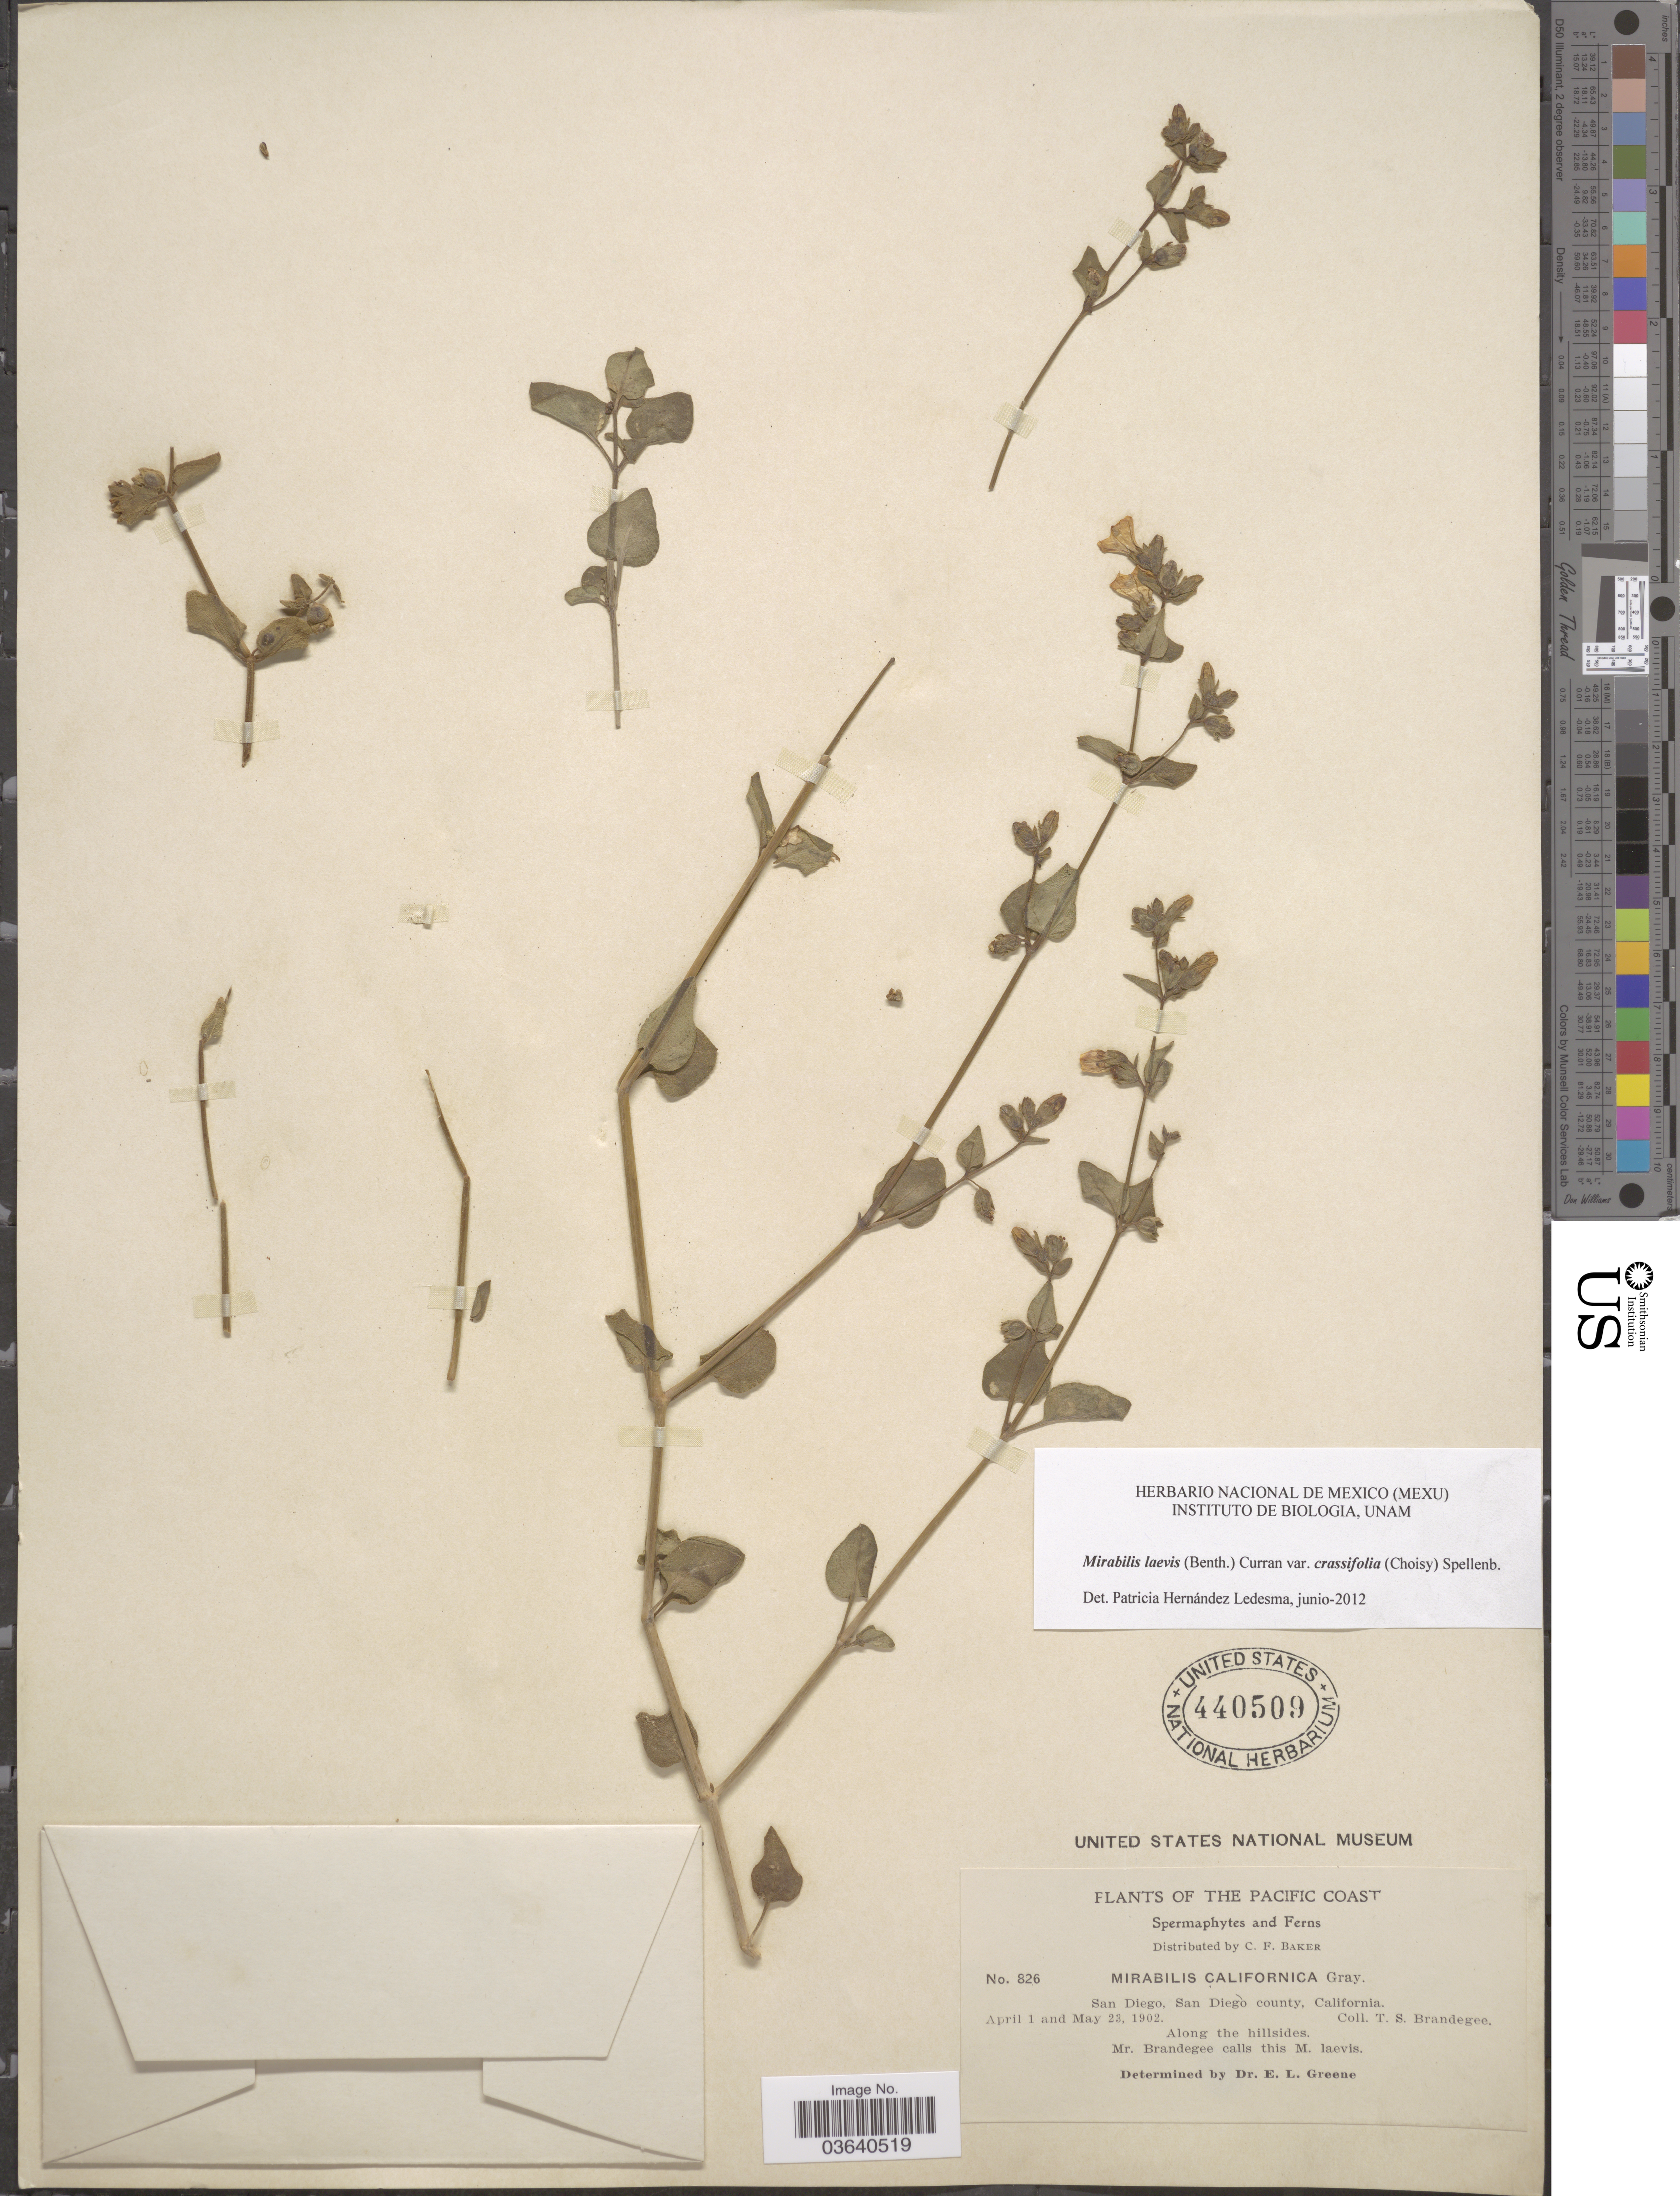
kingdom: Plantae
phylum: Tracheophyta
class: Magnoliopsida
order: Caryophyllales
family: Nyctaginaceae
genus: Mirabilis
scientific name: Mirabilis laevis var. crassifolia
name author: (Choisy) Spellenb.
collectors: T. S. Brandegee (herbarium)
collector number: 826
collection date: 1902-04-01/1902-05-23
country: United States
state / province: California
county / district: San Diego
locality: The Pacific Coast. San Diego, San Diego County.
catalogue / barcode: US 440509